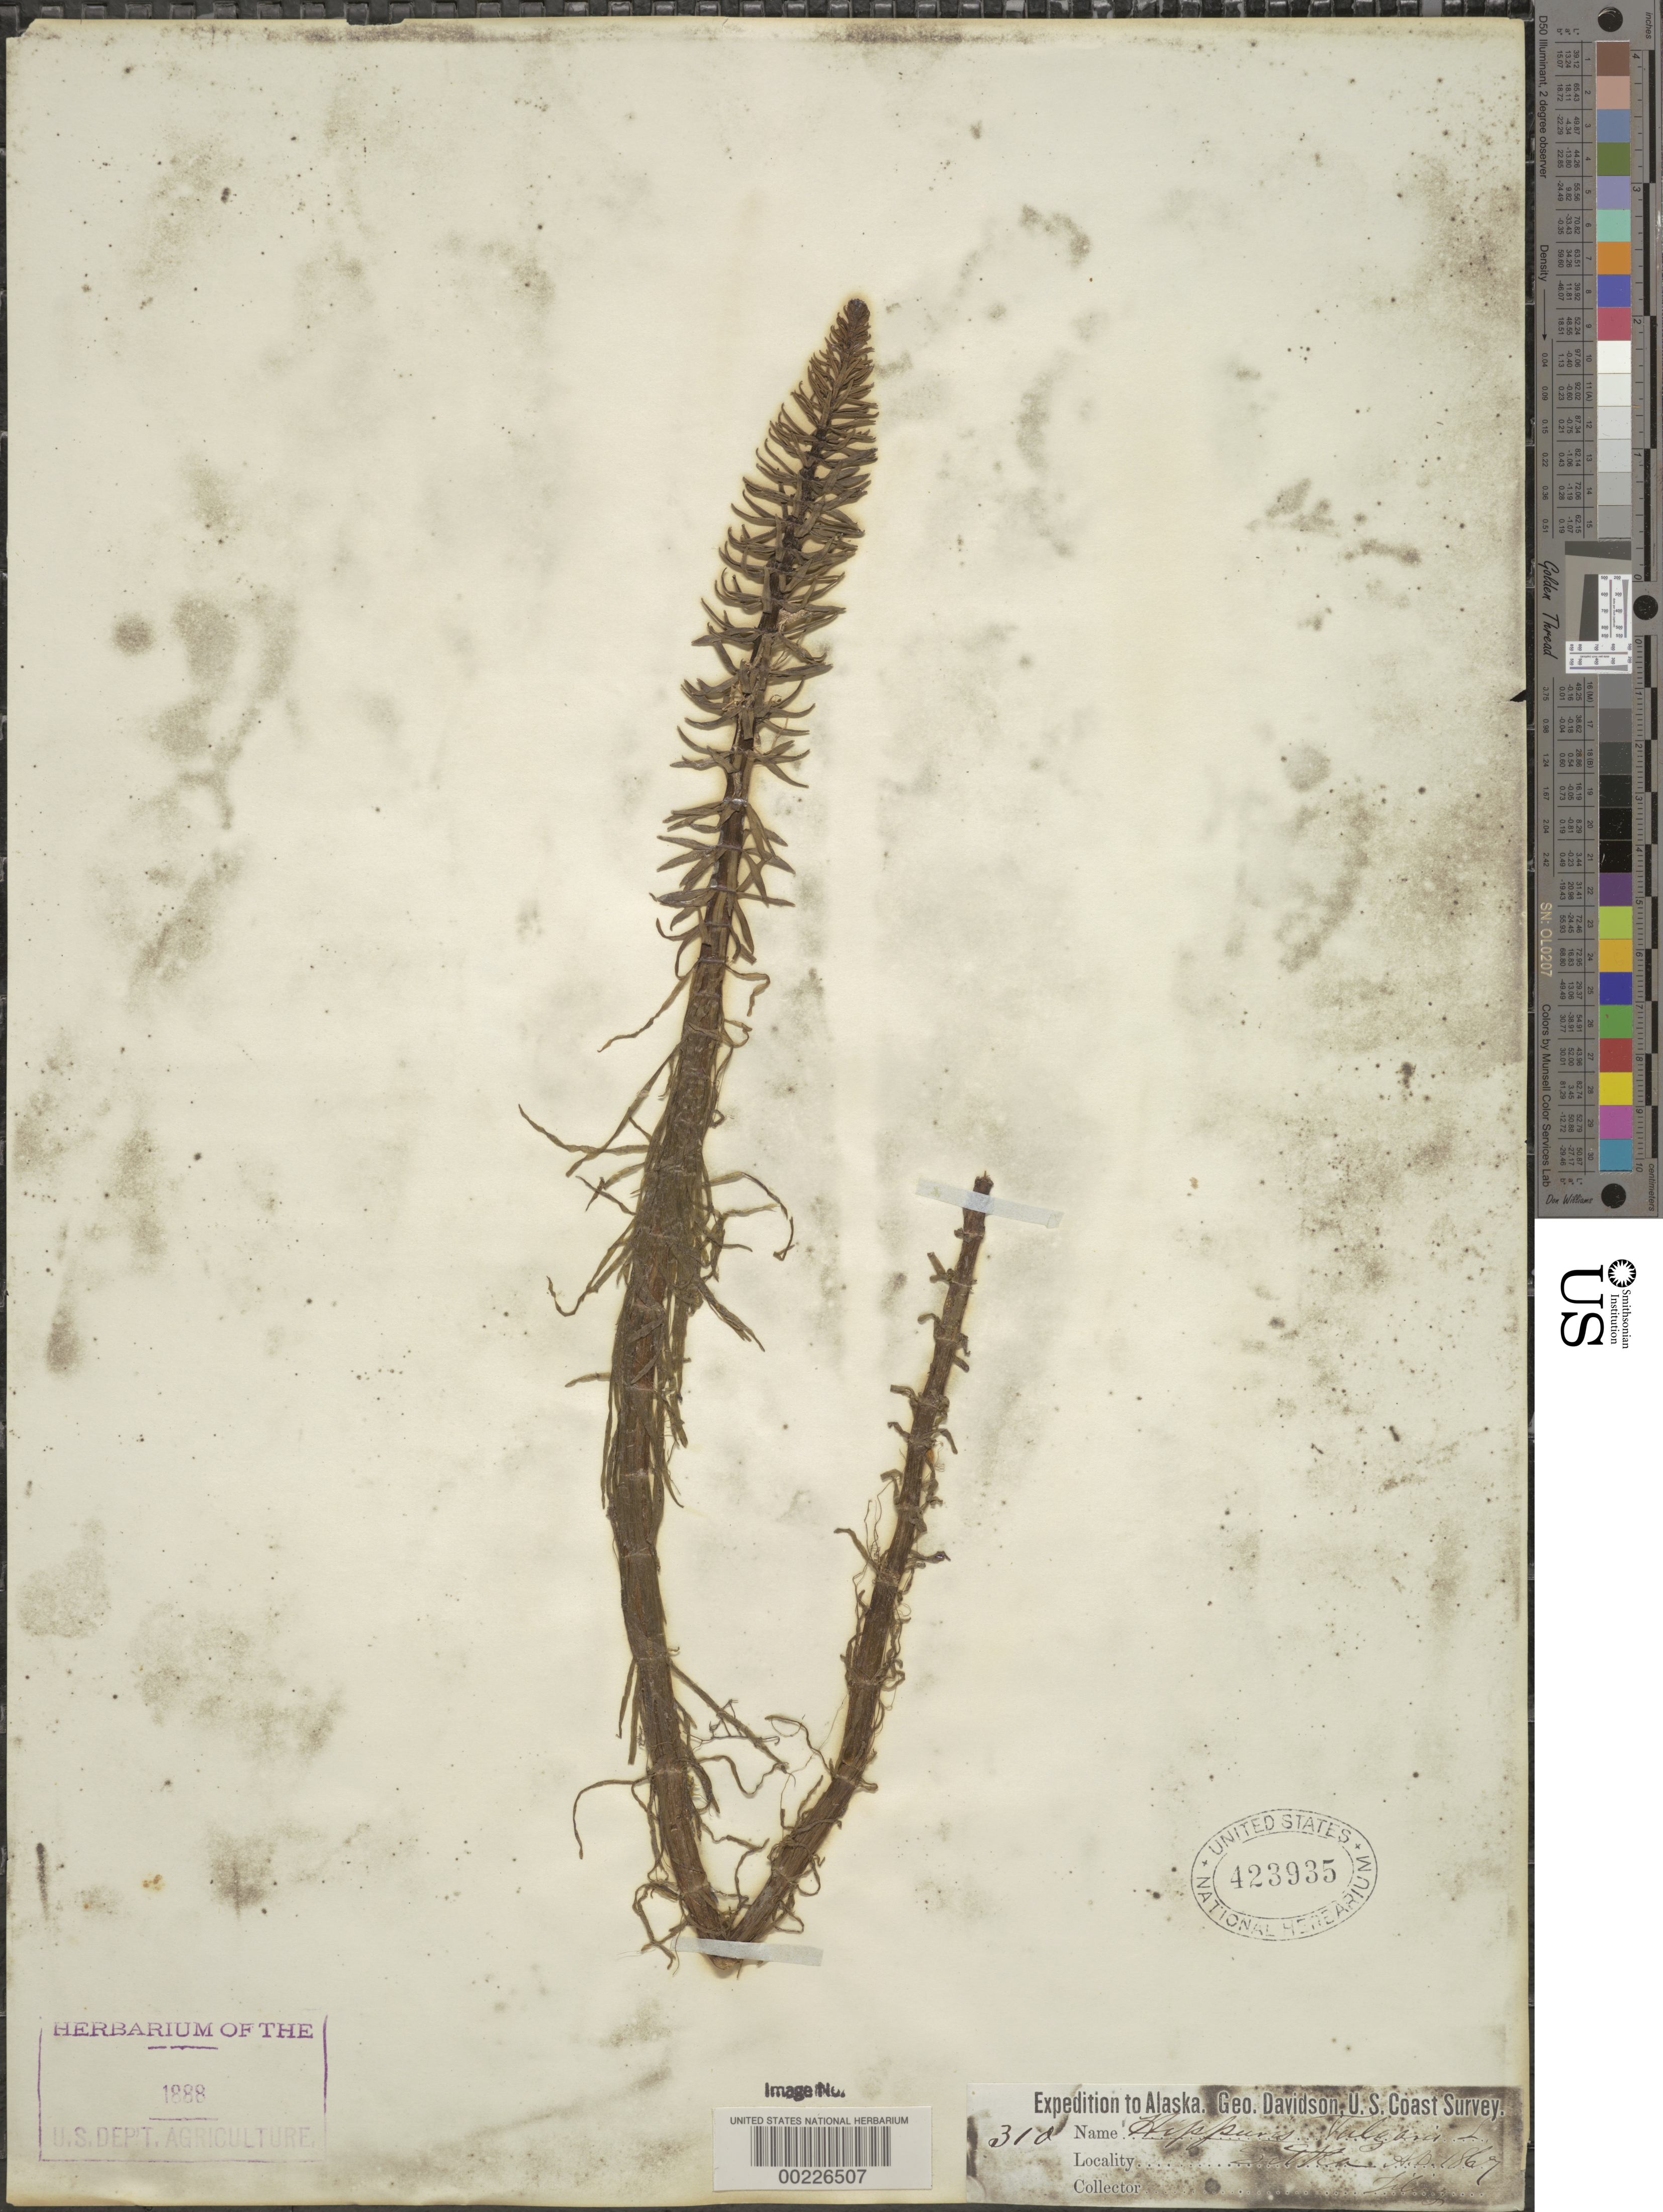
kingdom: Plantae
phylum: Tracheophyta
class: Magnoliopsida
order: Lamiales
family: Plantaginaceae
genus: Hippuris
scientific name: Hippuris vulgaris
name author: L.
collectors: -. Tiloiz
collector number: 310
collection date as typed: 1867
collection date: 1867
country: United States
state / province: Alaska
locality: Sitka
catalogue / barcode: US 423935